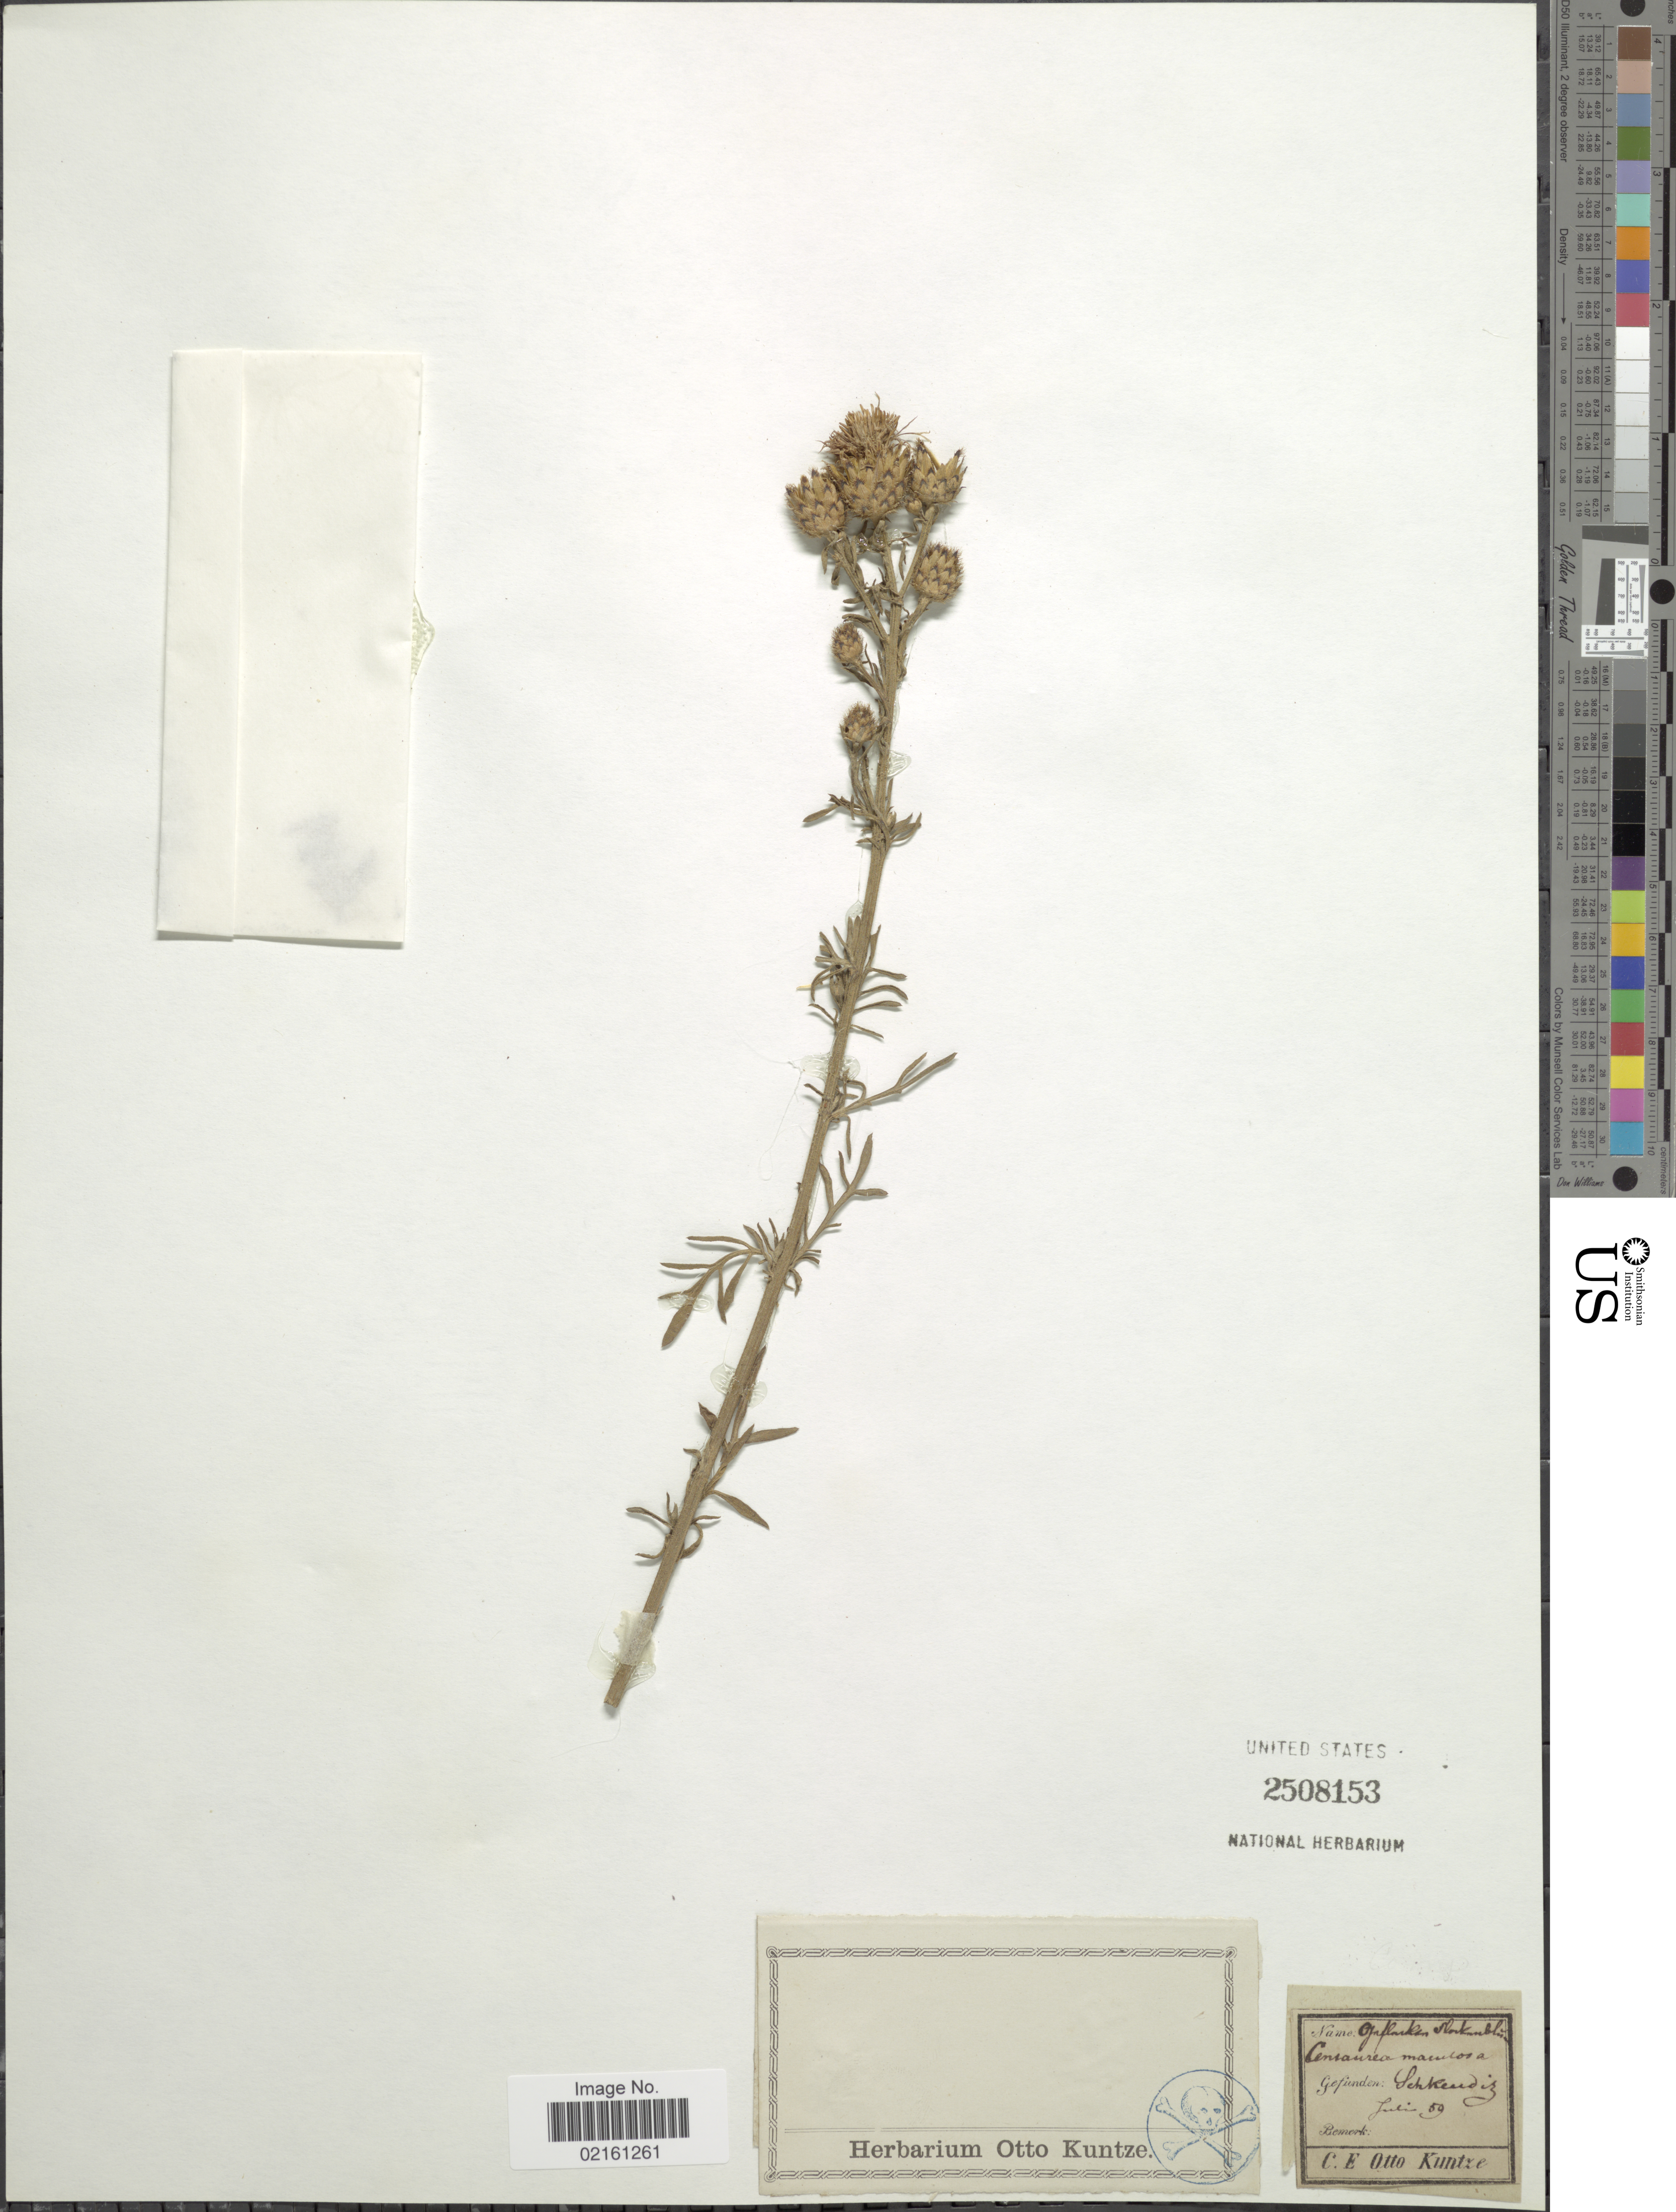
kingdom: Plantae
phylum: Tracheophyta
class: Magnoliopsida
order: Asterales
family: Asteraceae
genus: Centaurea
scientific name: Centaurea stoebe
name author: L.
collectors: C.E.O. Kuntze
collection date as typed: Transcribed d/m/y: /7/59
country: Germany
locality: Schkeuditz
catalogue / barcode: US 2508153